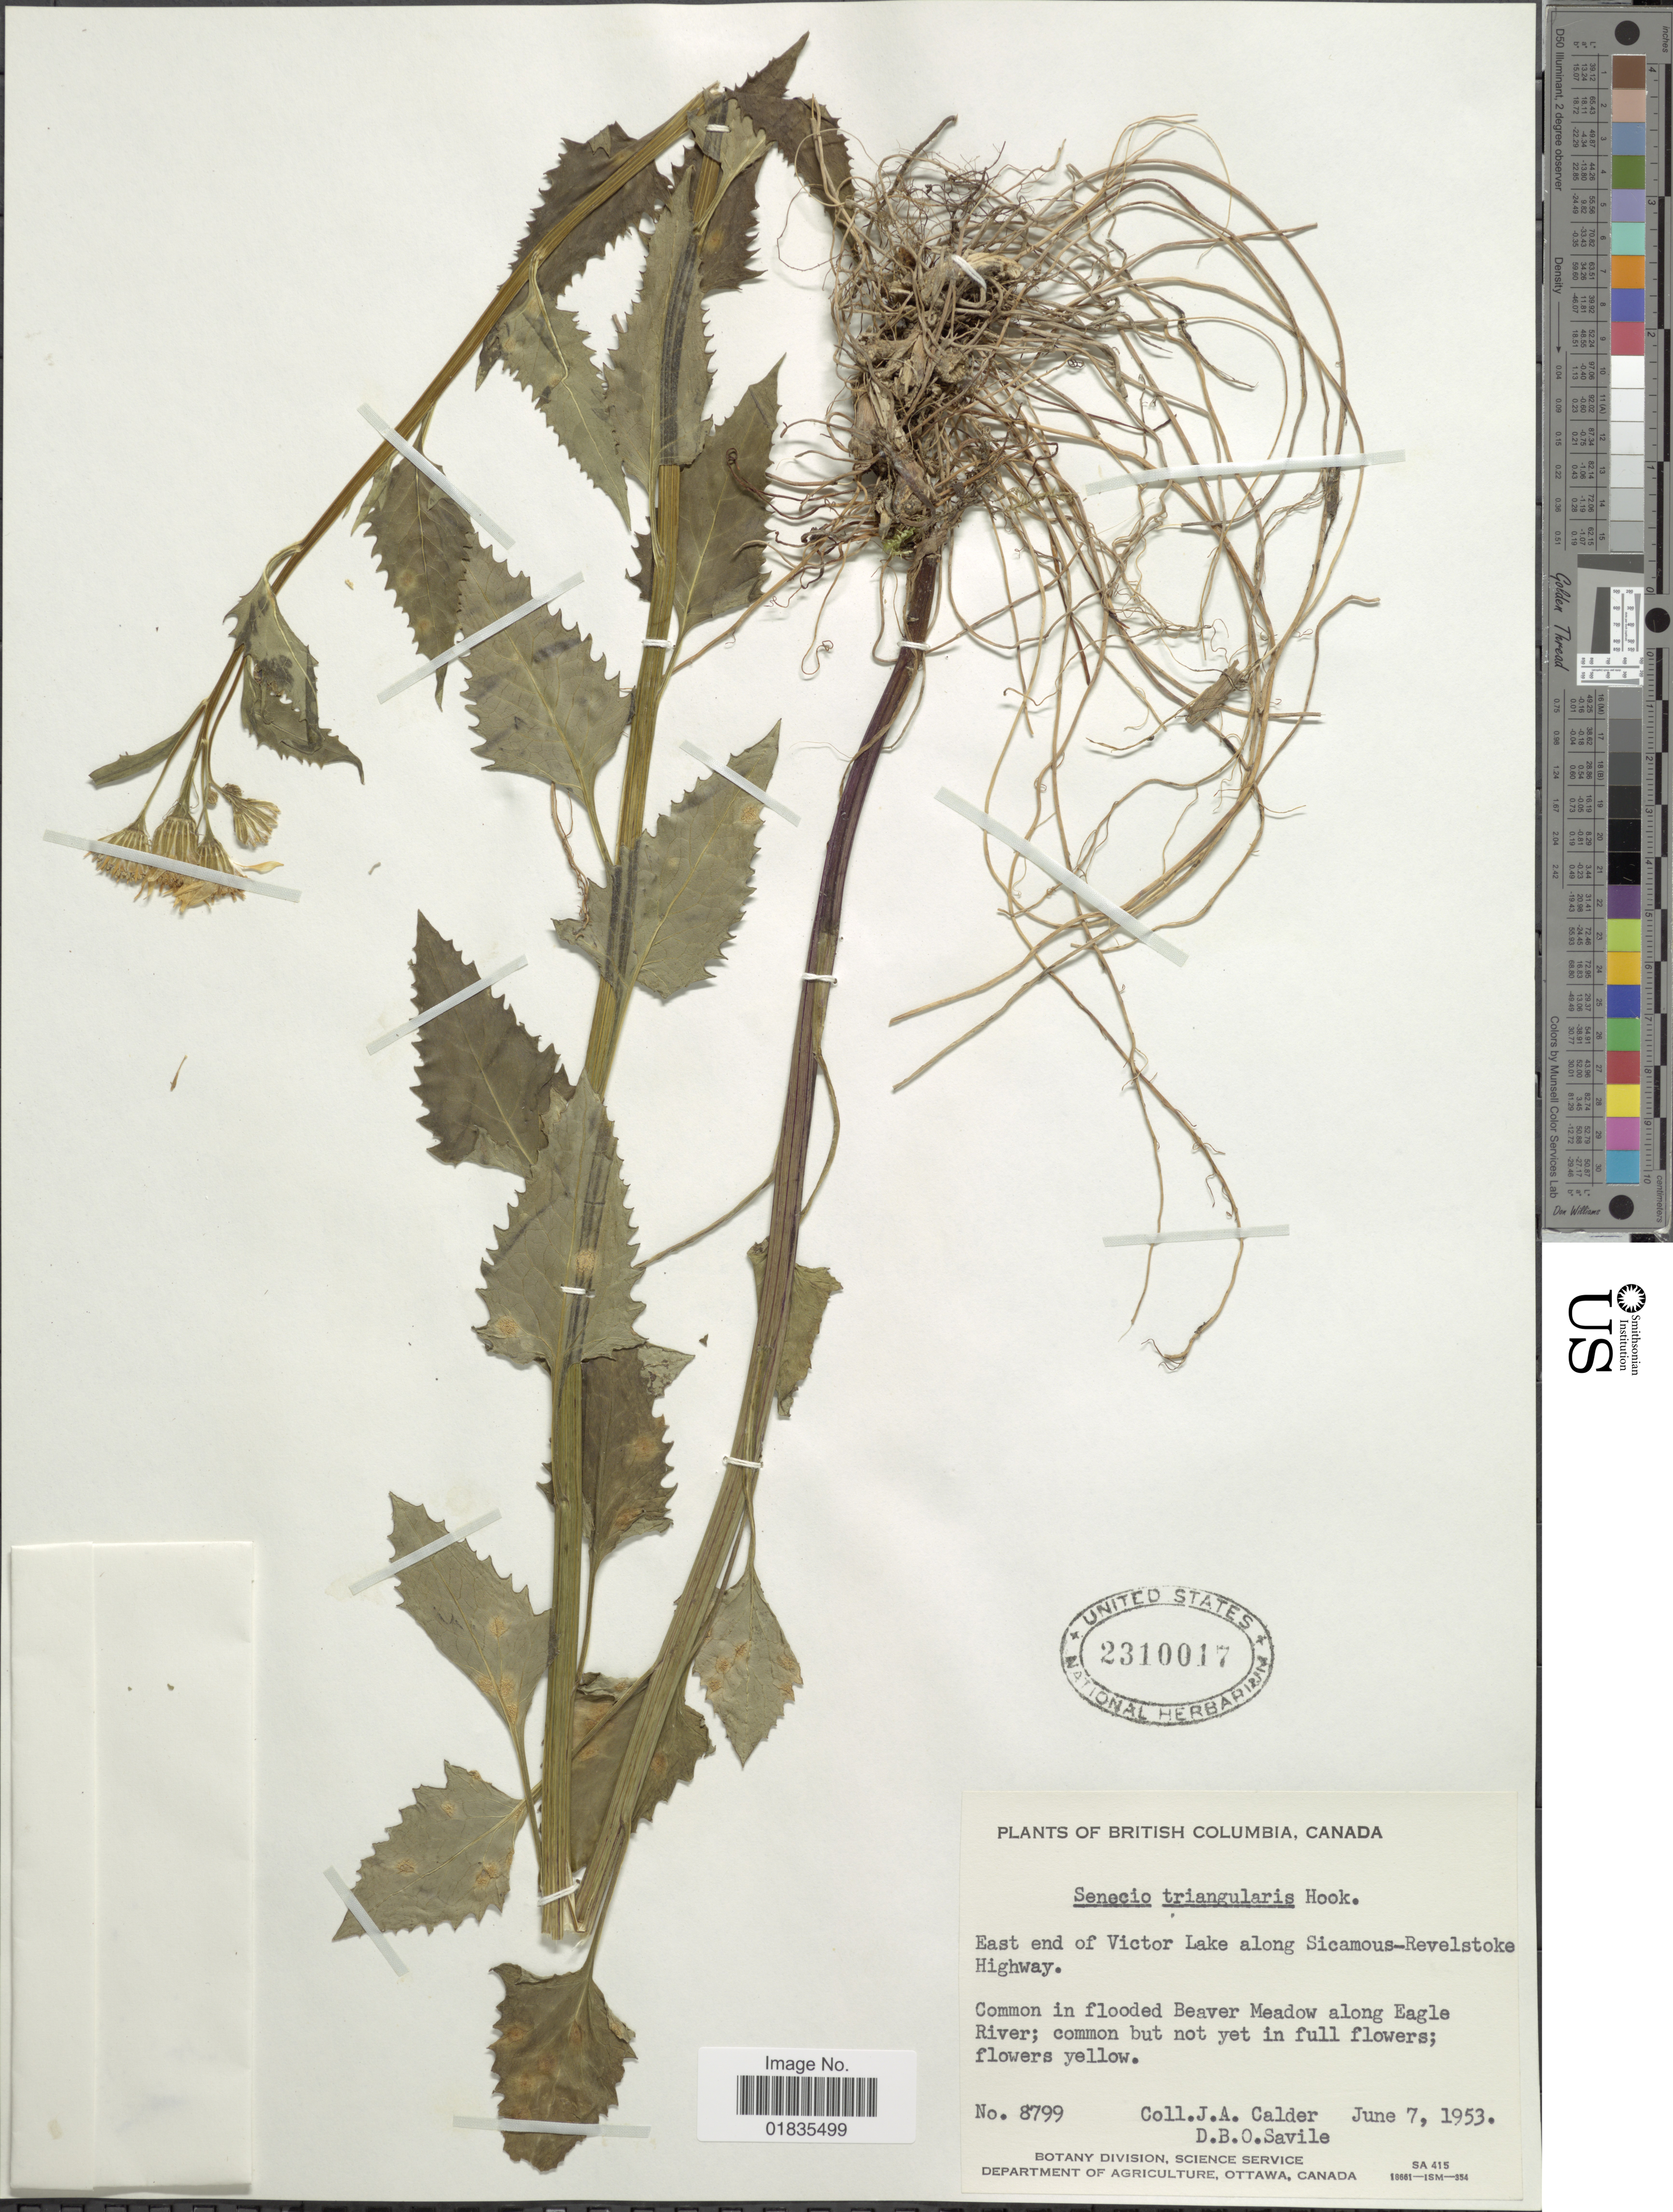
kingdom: Plantae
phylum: Tracheophyta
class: Magnoliopsida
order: Asterales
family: Asteraceae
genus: Senecio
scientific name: Senecio triangularis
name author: Hook.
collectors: J. A. Calder & D. Savile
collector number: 8799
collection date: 1953-06-07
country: Canada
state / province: British Columbia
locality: East end of Victor Lake along Sicamous-Revelstoke Highway, common in flooded Beaver Meadow along Eagle River.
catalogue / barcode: US 2310017